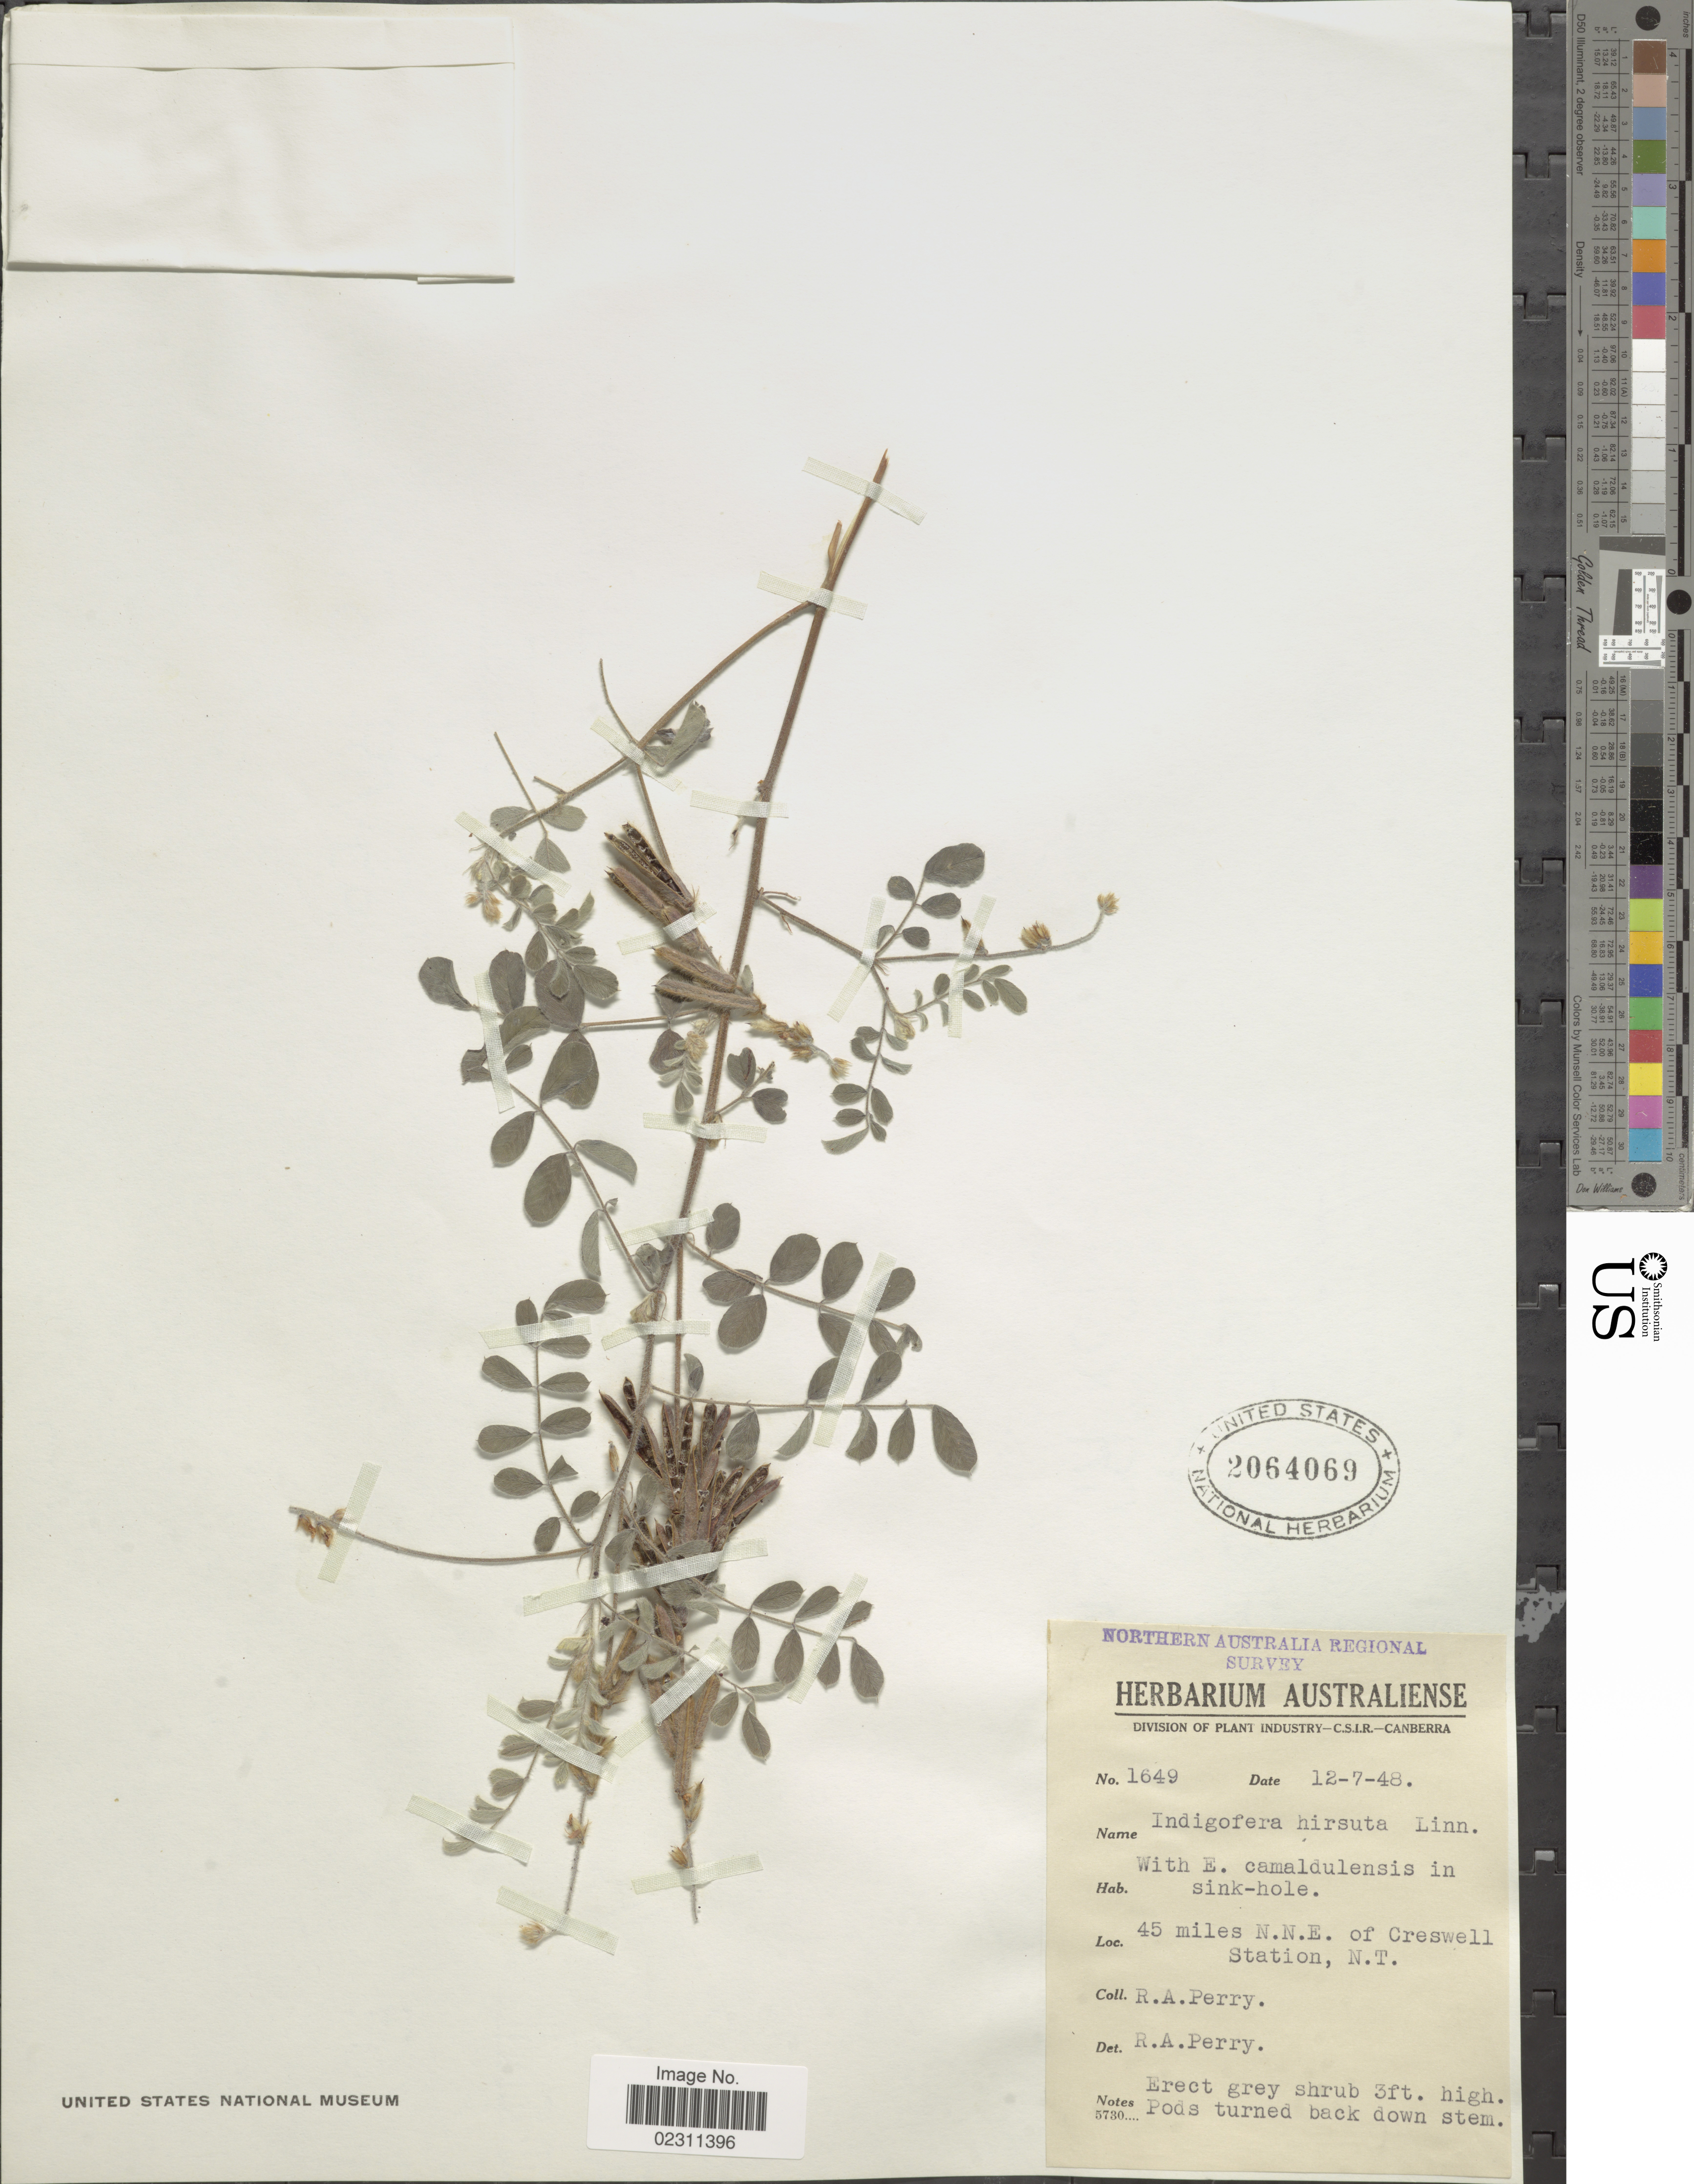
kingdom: Plantae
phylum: Tracheophyta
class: Magnoliopsida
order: Fabales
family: Fabaceae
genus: Indigofera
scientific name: Indigofera hirsuta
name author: L.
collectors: Perry, R. A.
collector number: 1649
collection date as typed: Transcribed d/m/y: 12/7/48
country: Australia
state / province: Northern Territory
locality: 45 miles N.N.E. of Creswell Station, N.T.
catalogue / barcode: US 2064069